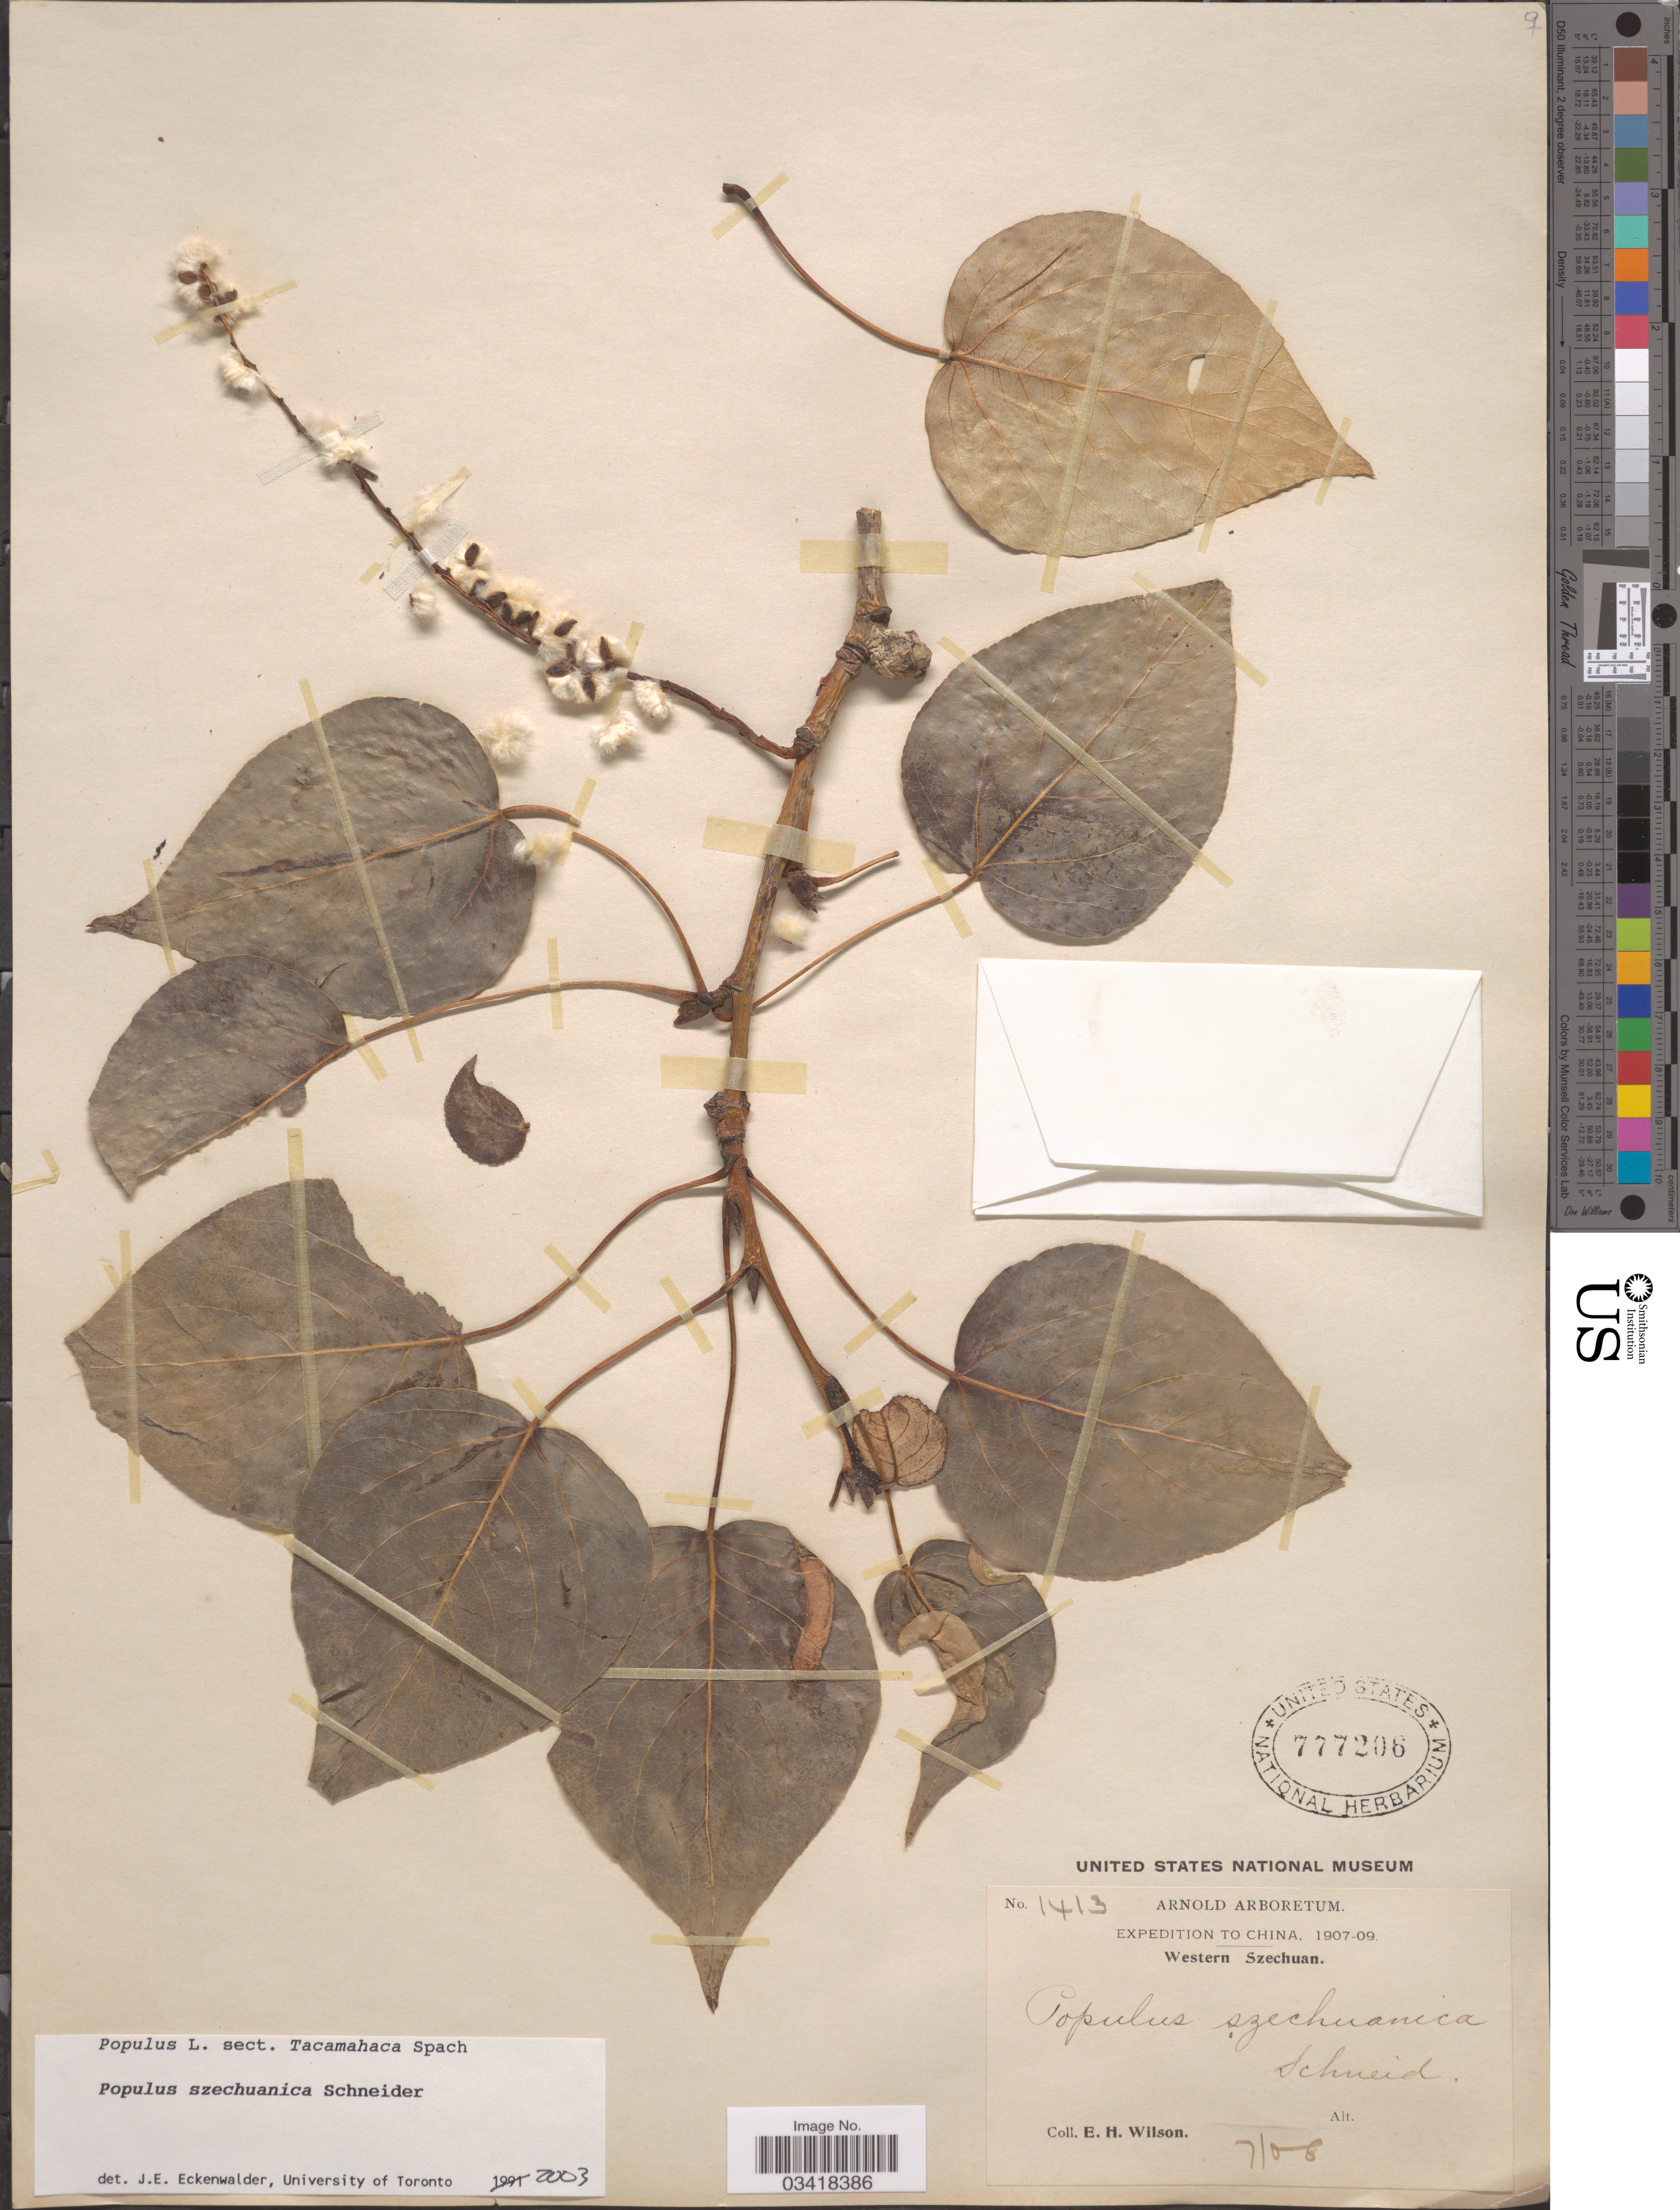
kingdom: Plantae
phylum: Tracheophyta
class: Magnoliopsida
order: Malpighiales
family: Salicaceae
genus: Populus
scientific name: Populus szechuanica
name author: C.K. Schneid.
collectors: E. Wilson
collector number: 1413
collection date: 1908-07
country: China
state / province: Sichuan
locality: Western Szechuan.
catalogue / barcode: US 777206